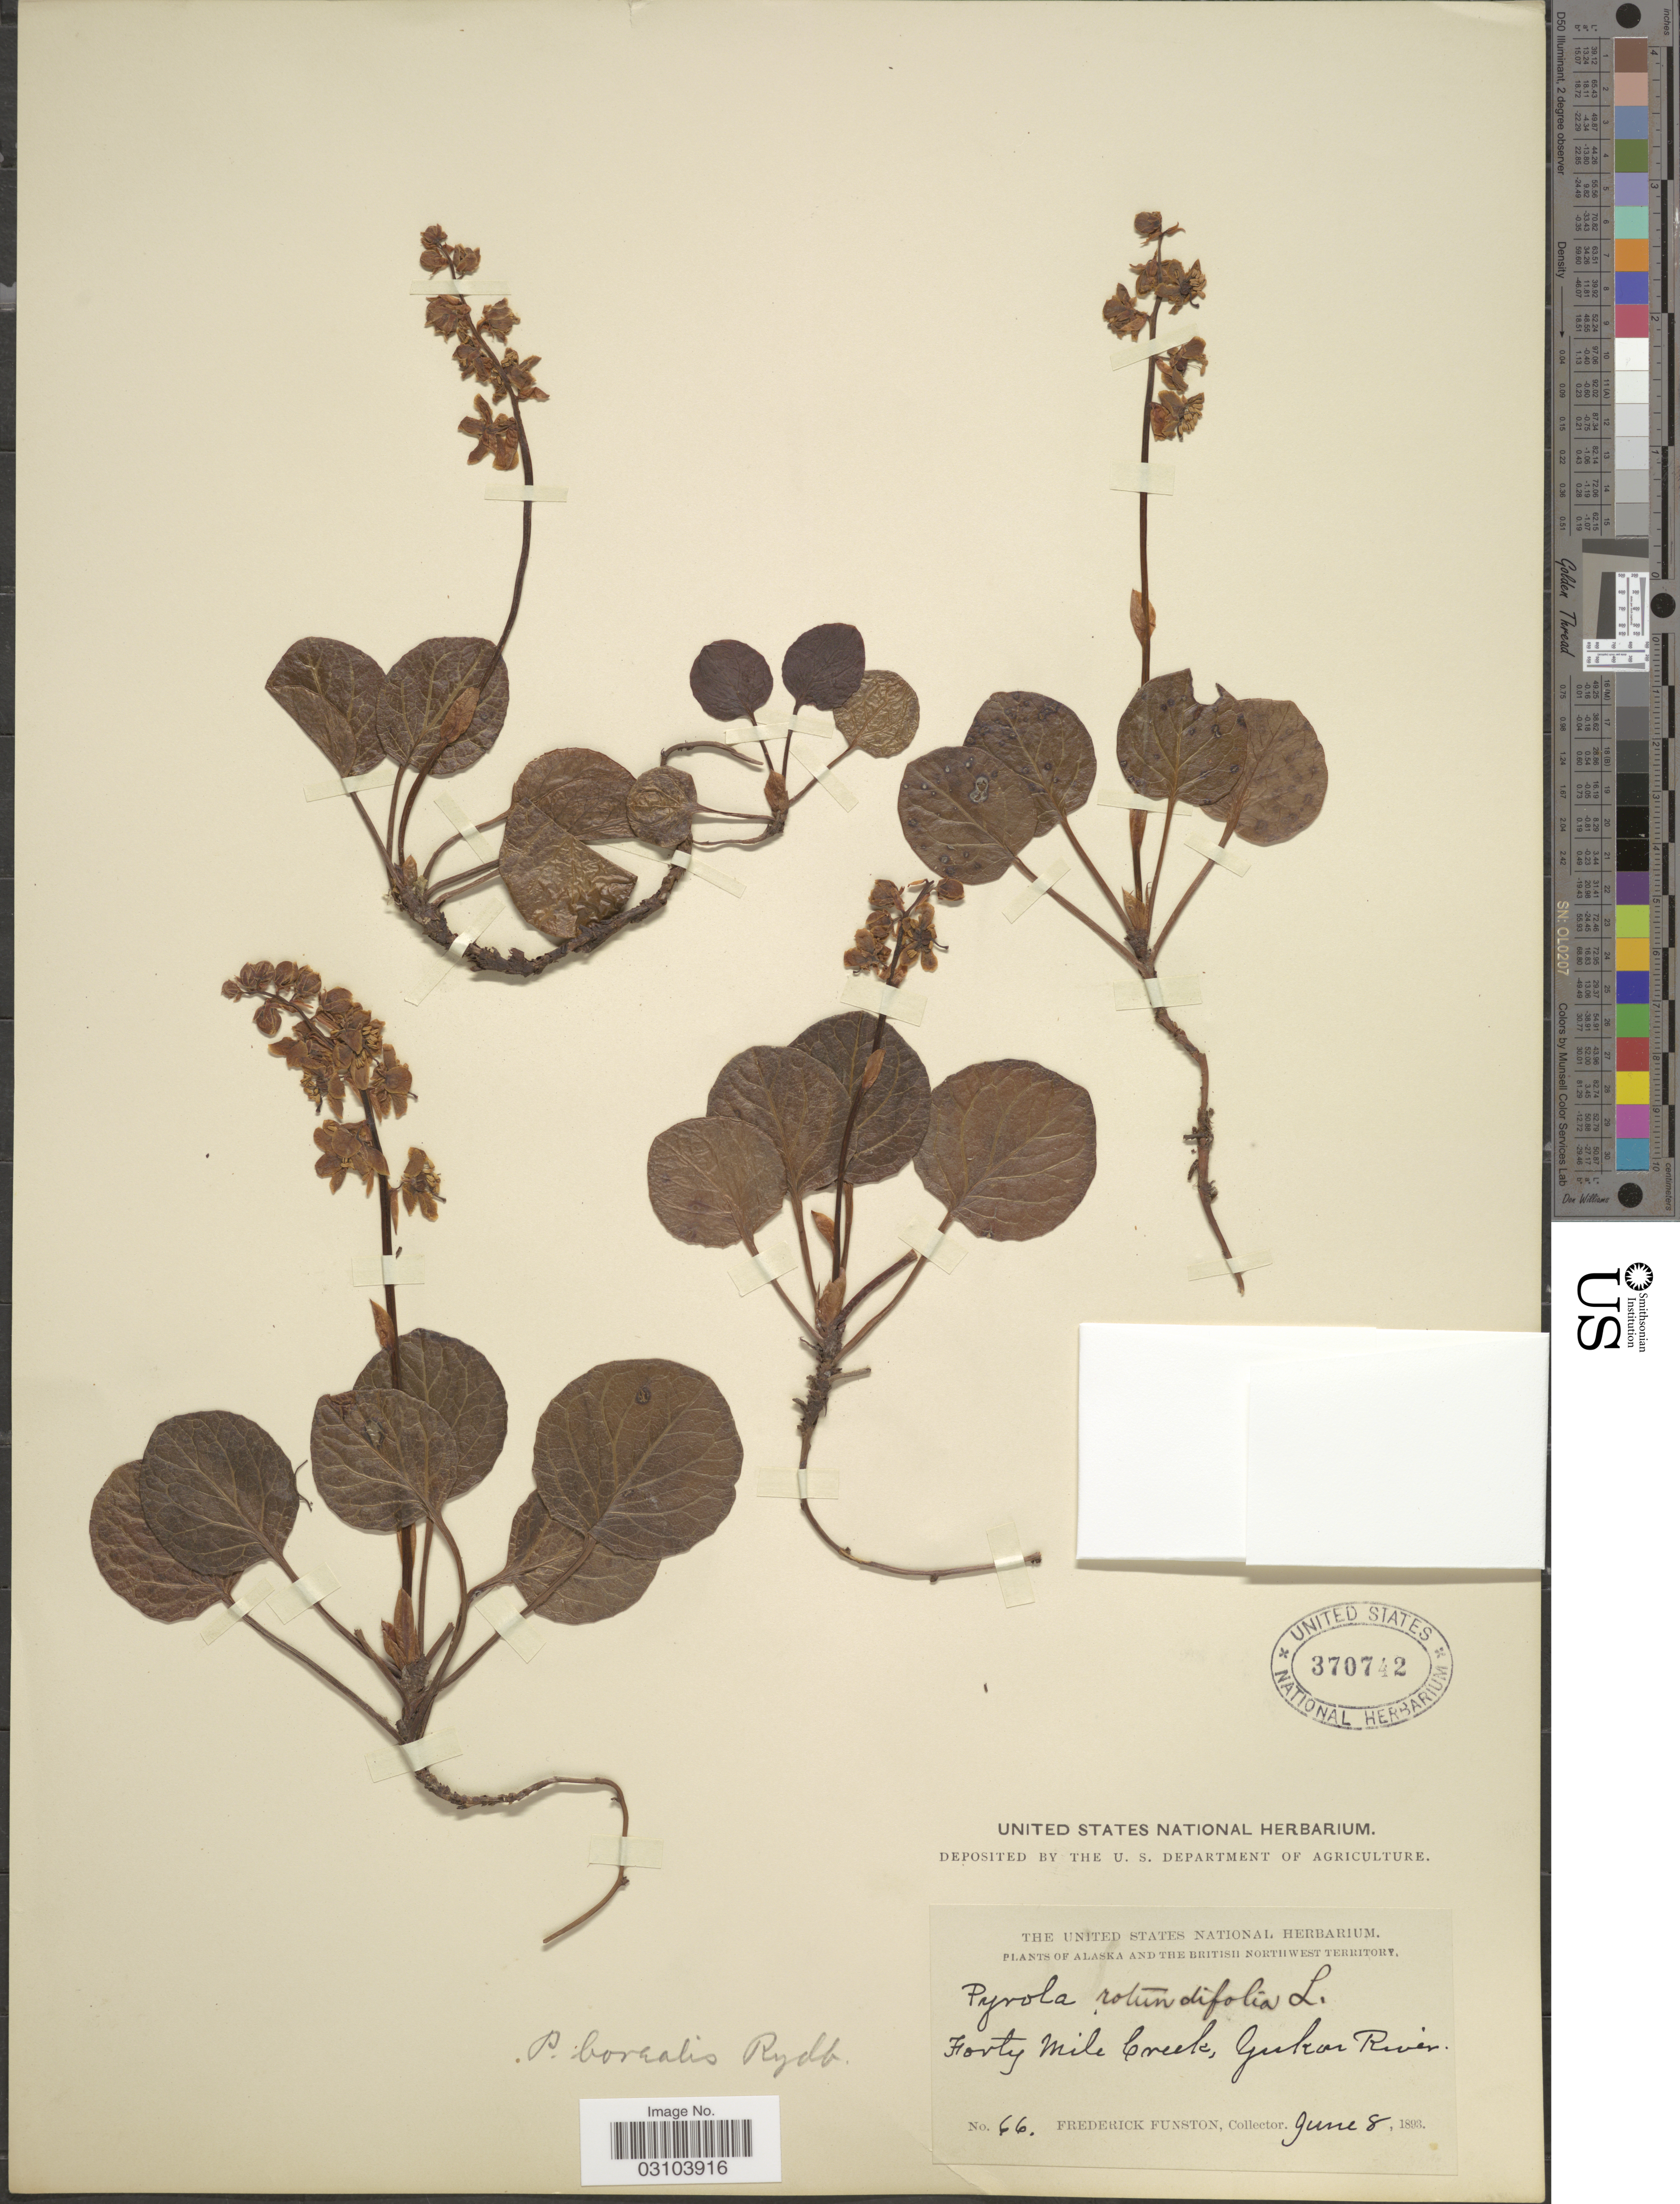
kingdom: Plantae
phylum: Tracheophyta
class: Magnoliopsida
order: Ericales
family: Ericaceae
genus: Pyrola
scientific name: Pyrola grandiflora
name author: Radius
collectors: F. Funston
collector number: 66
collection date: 1893-06-08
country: United States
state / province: Alaska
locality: Alaska and the British Northwest Territory. Forty Mile Creek, Yukon River.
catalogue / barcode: US 370742